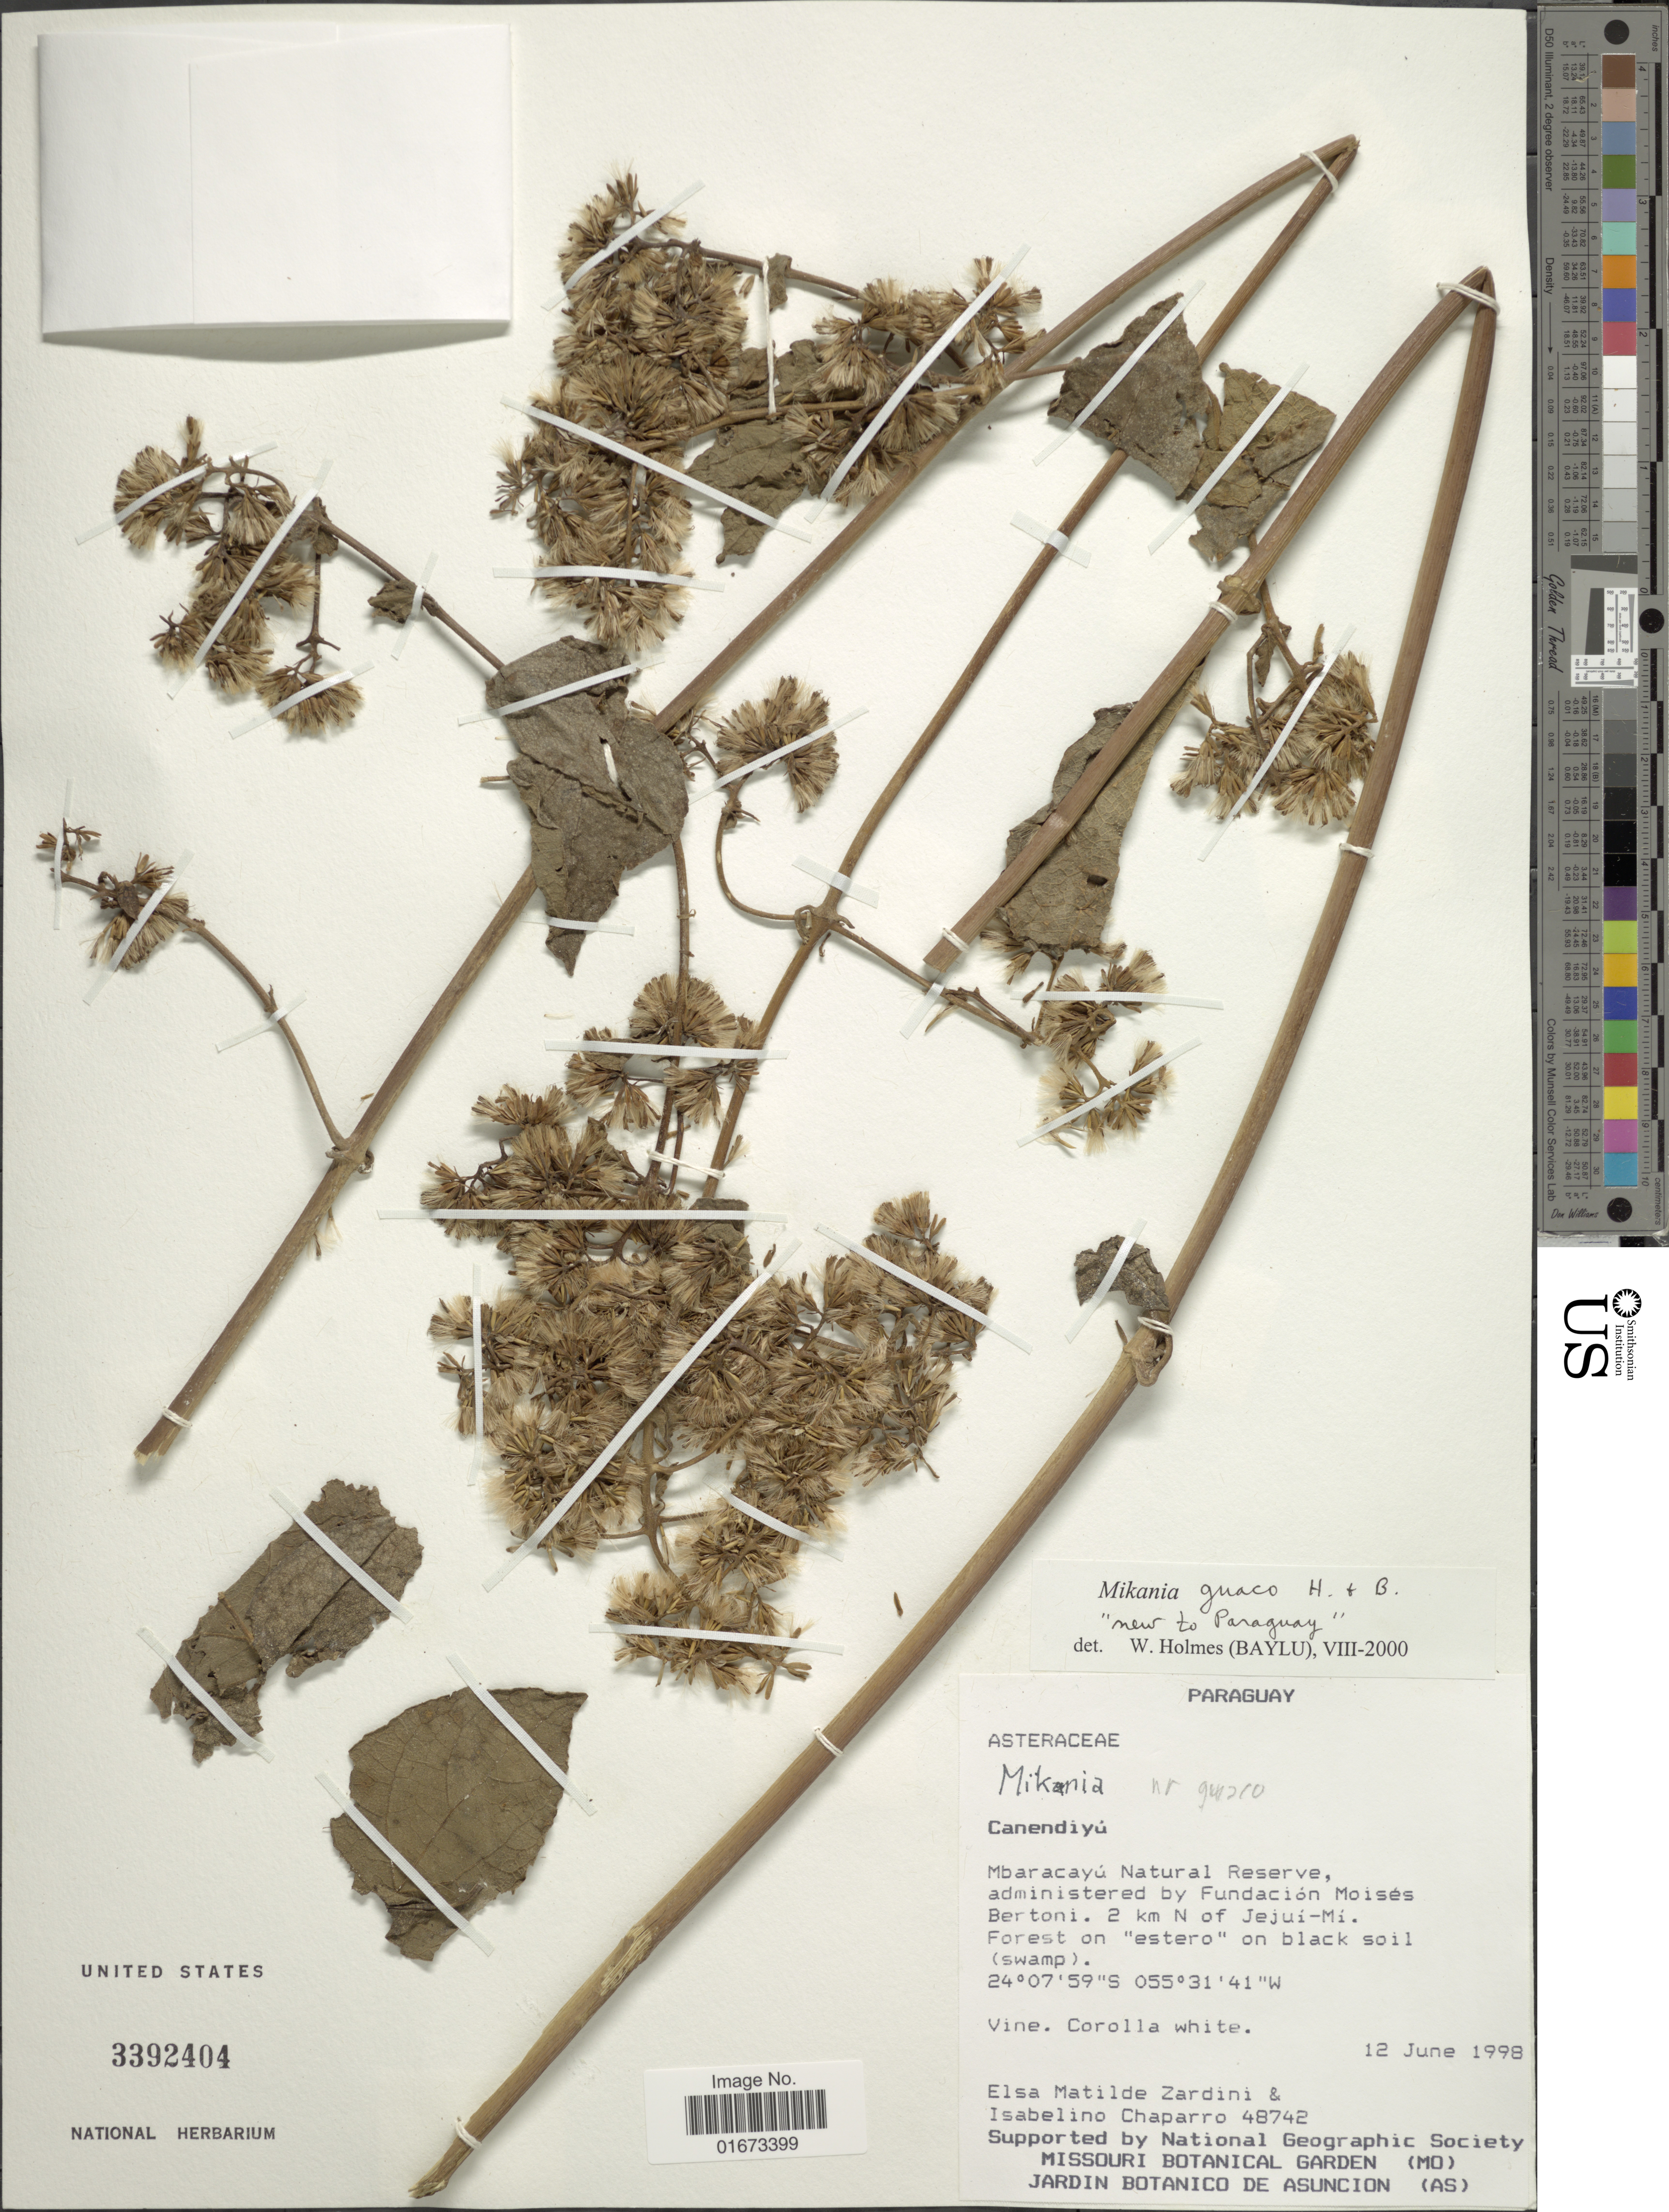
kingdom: Plantae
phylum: Tracheophyta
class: Magnoliopsida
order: Asterales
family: Asteraceae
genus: Mikania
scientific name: Mikania guaco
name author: Humb. & Bonpl.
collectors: E. M. Zardini & I. Chaparro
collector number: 48742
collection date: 1998-06-12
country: Paraguay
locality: Canendiyú, Mbaracayú Natural Reserve, administered by Fundación Moisés Bertoni. 2 km of Jejui-Mi. Forest on 'estero' on black soil (swamp)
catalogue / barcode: US 3392404